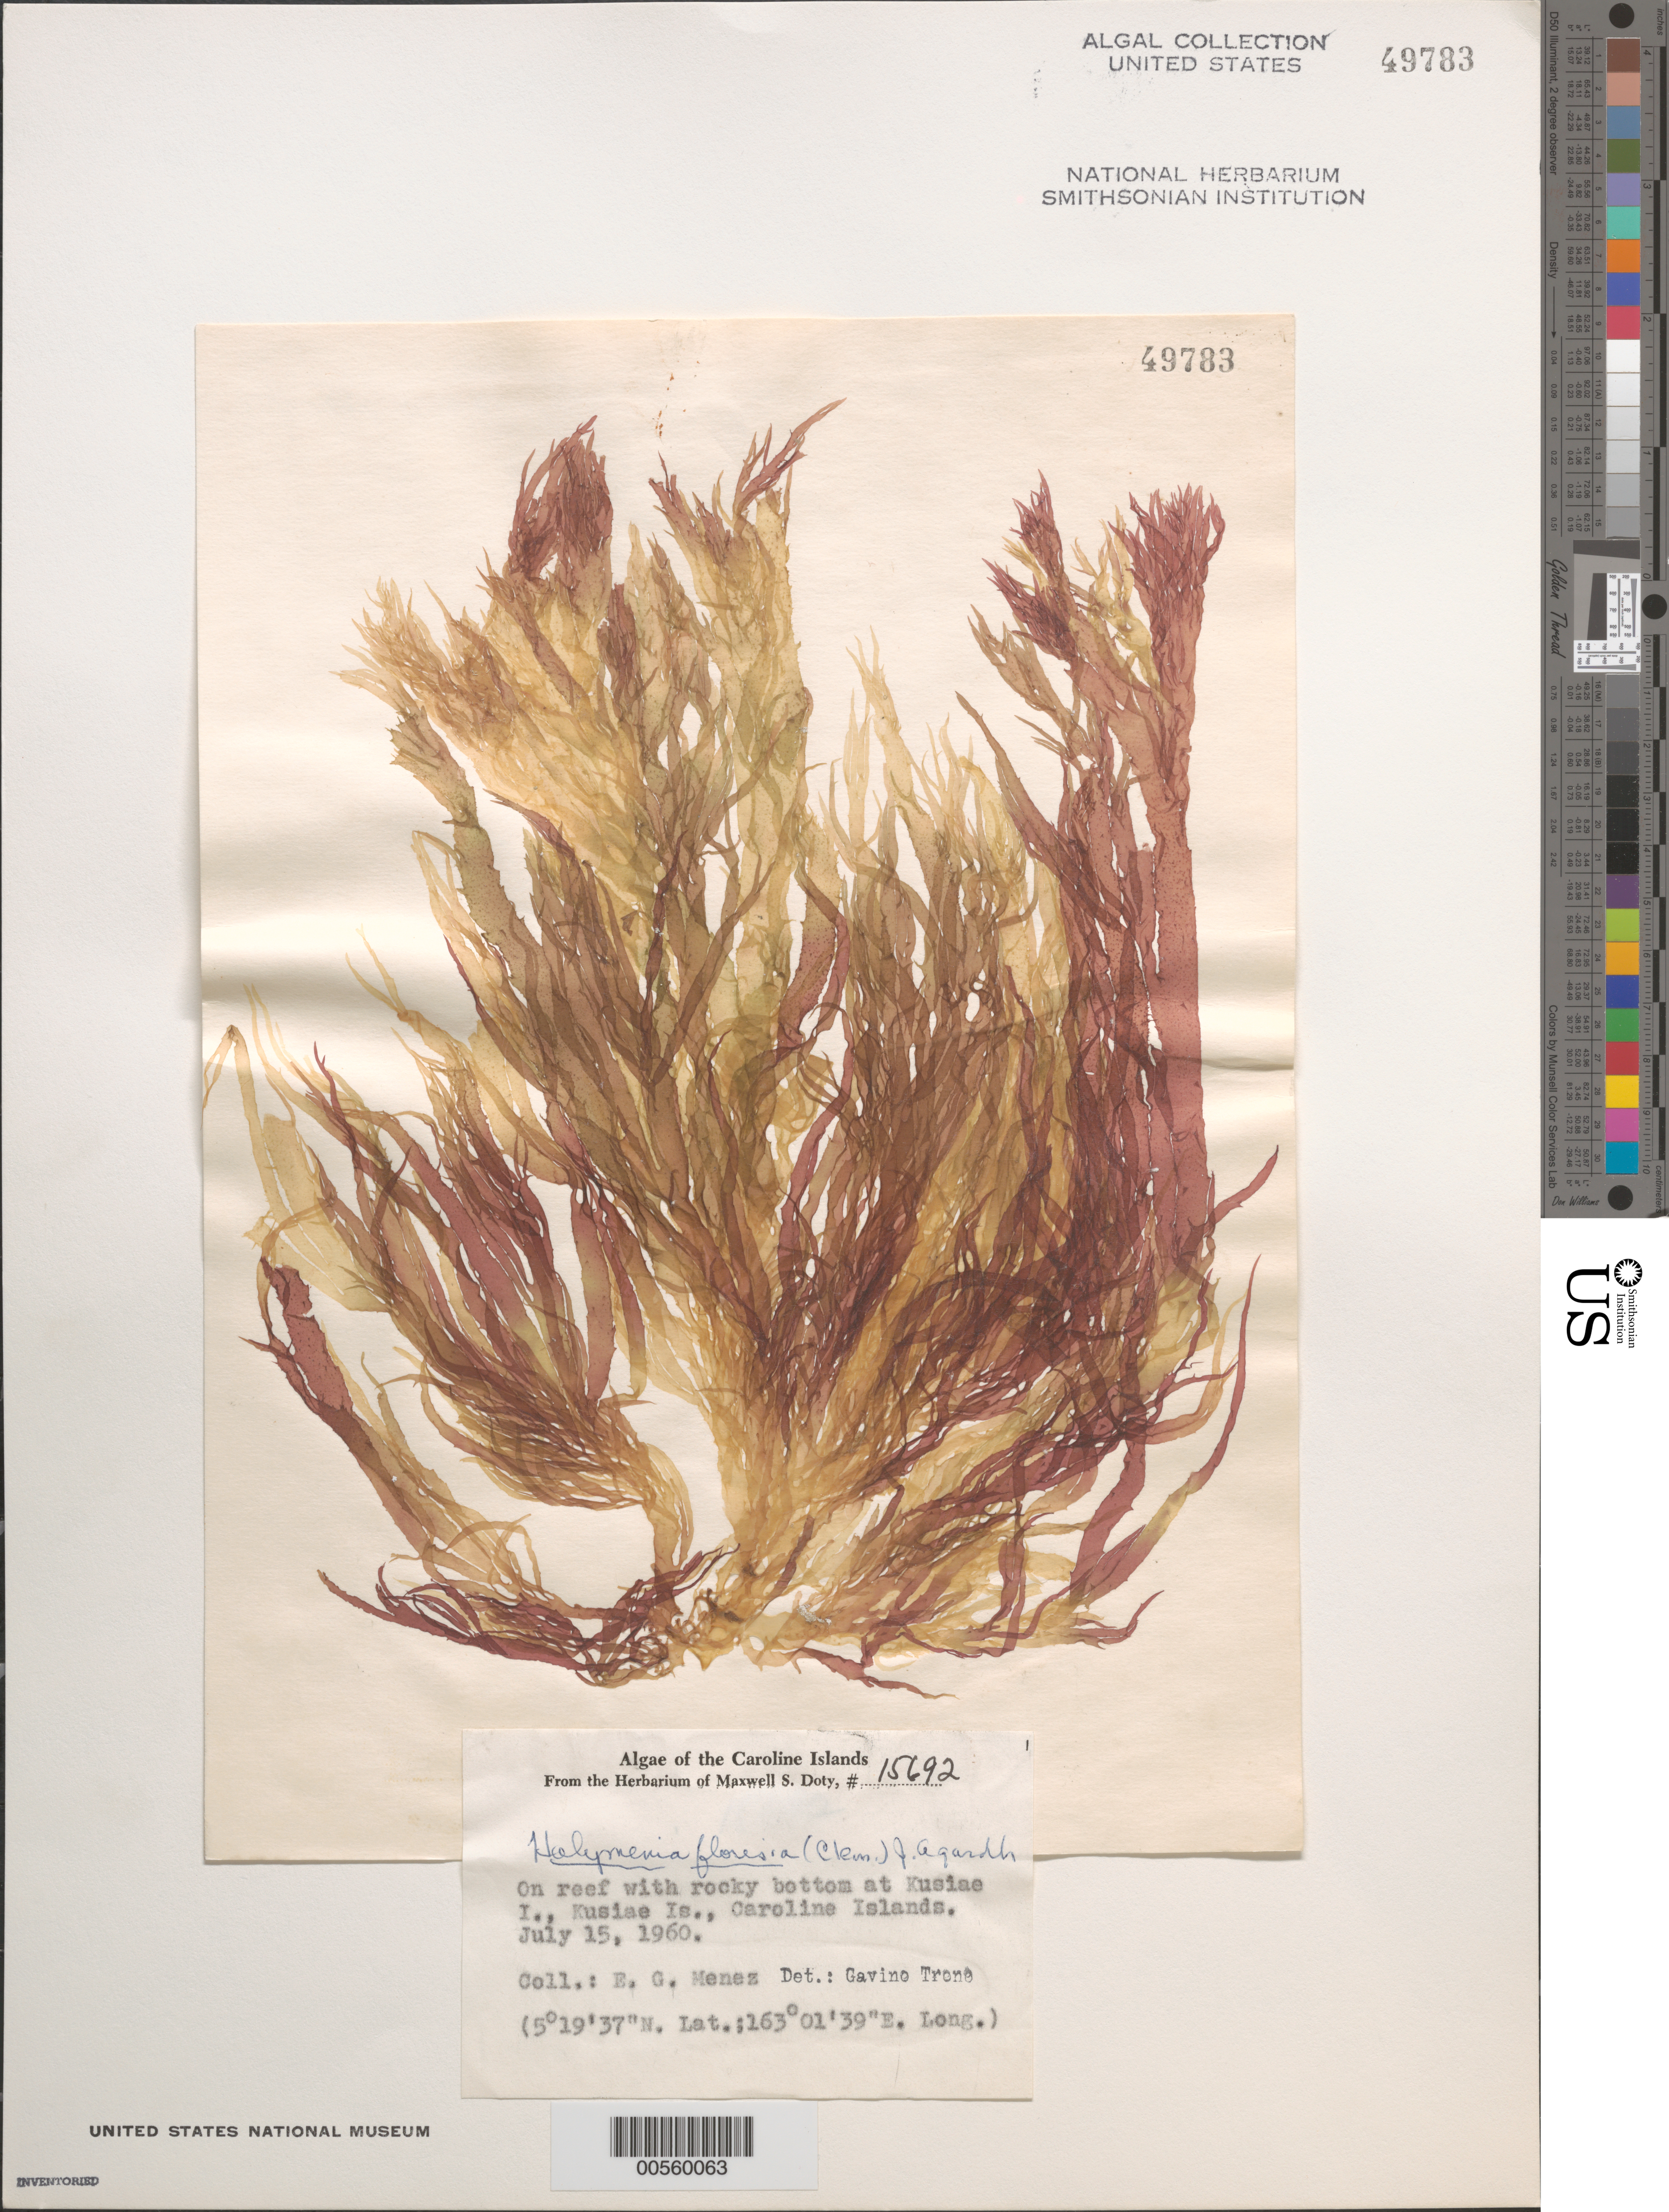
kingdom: Plantae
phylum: Rhodophyta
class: Florideophyceae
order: Halymeniales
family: Halymeniaceae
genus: Halymenia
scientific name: Halymenia floresii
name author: (Clemente) C. Agardh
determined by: Trono, Gavino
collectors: Meñez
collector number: MSD 15692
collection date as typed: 15 Jul 1960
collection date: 1960-07-15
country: Micronesia, Federated States of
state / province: Kosrae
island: Kosrae [Kusaie]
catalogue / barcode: US 49783